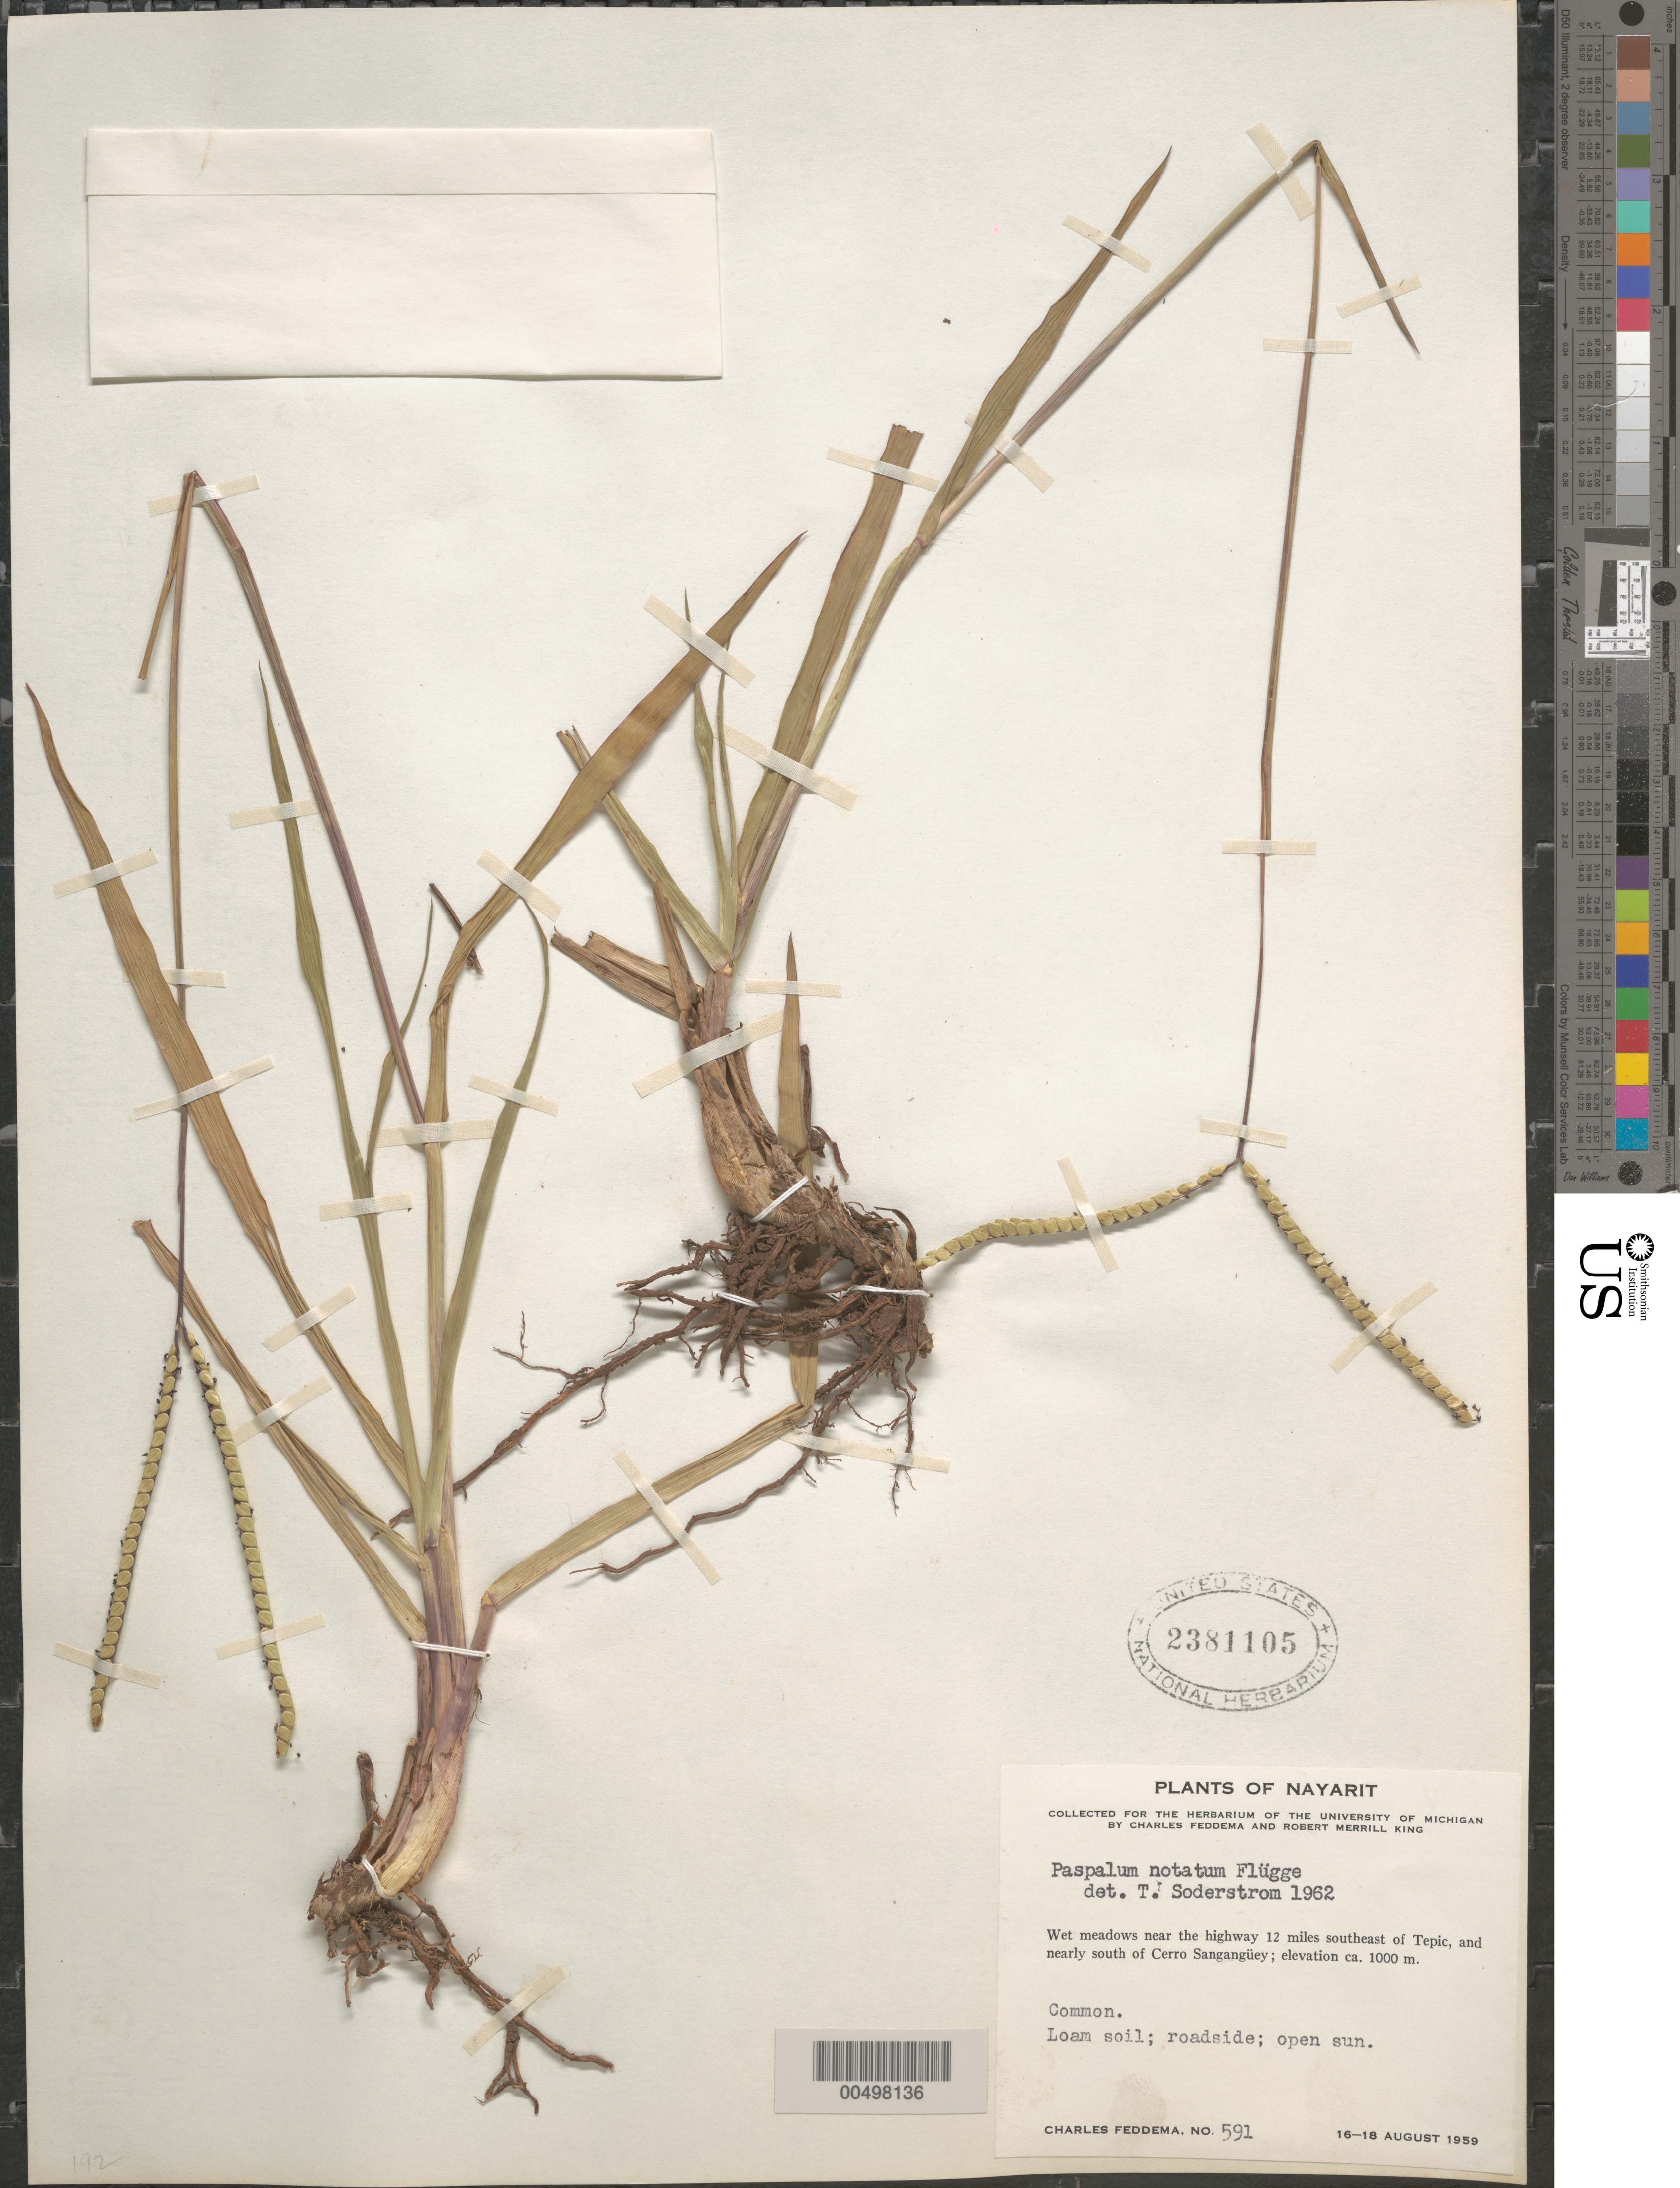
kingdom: Plantae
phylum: Tracheophyta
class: Liliopsida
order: Poales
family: Poaceae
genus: Paspalum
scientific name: Paspalum notatum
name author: Flüggé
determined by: Soderstrom, T. R.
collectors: C. Feddema & R. M. King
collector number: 591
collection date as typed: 16 Aug 1959 to 18 Aug 1959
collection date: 1959-08-16/1959-08-18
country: Mexico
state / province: Nayarit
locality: Near the hwy 12 mi SE of Tepic, & nearly S of Cerro Sangangey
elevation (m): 1000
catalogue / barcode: US 2381105